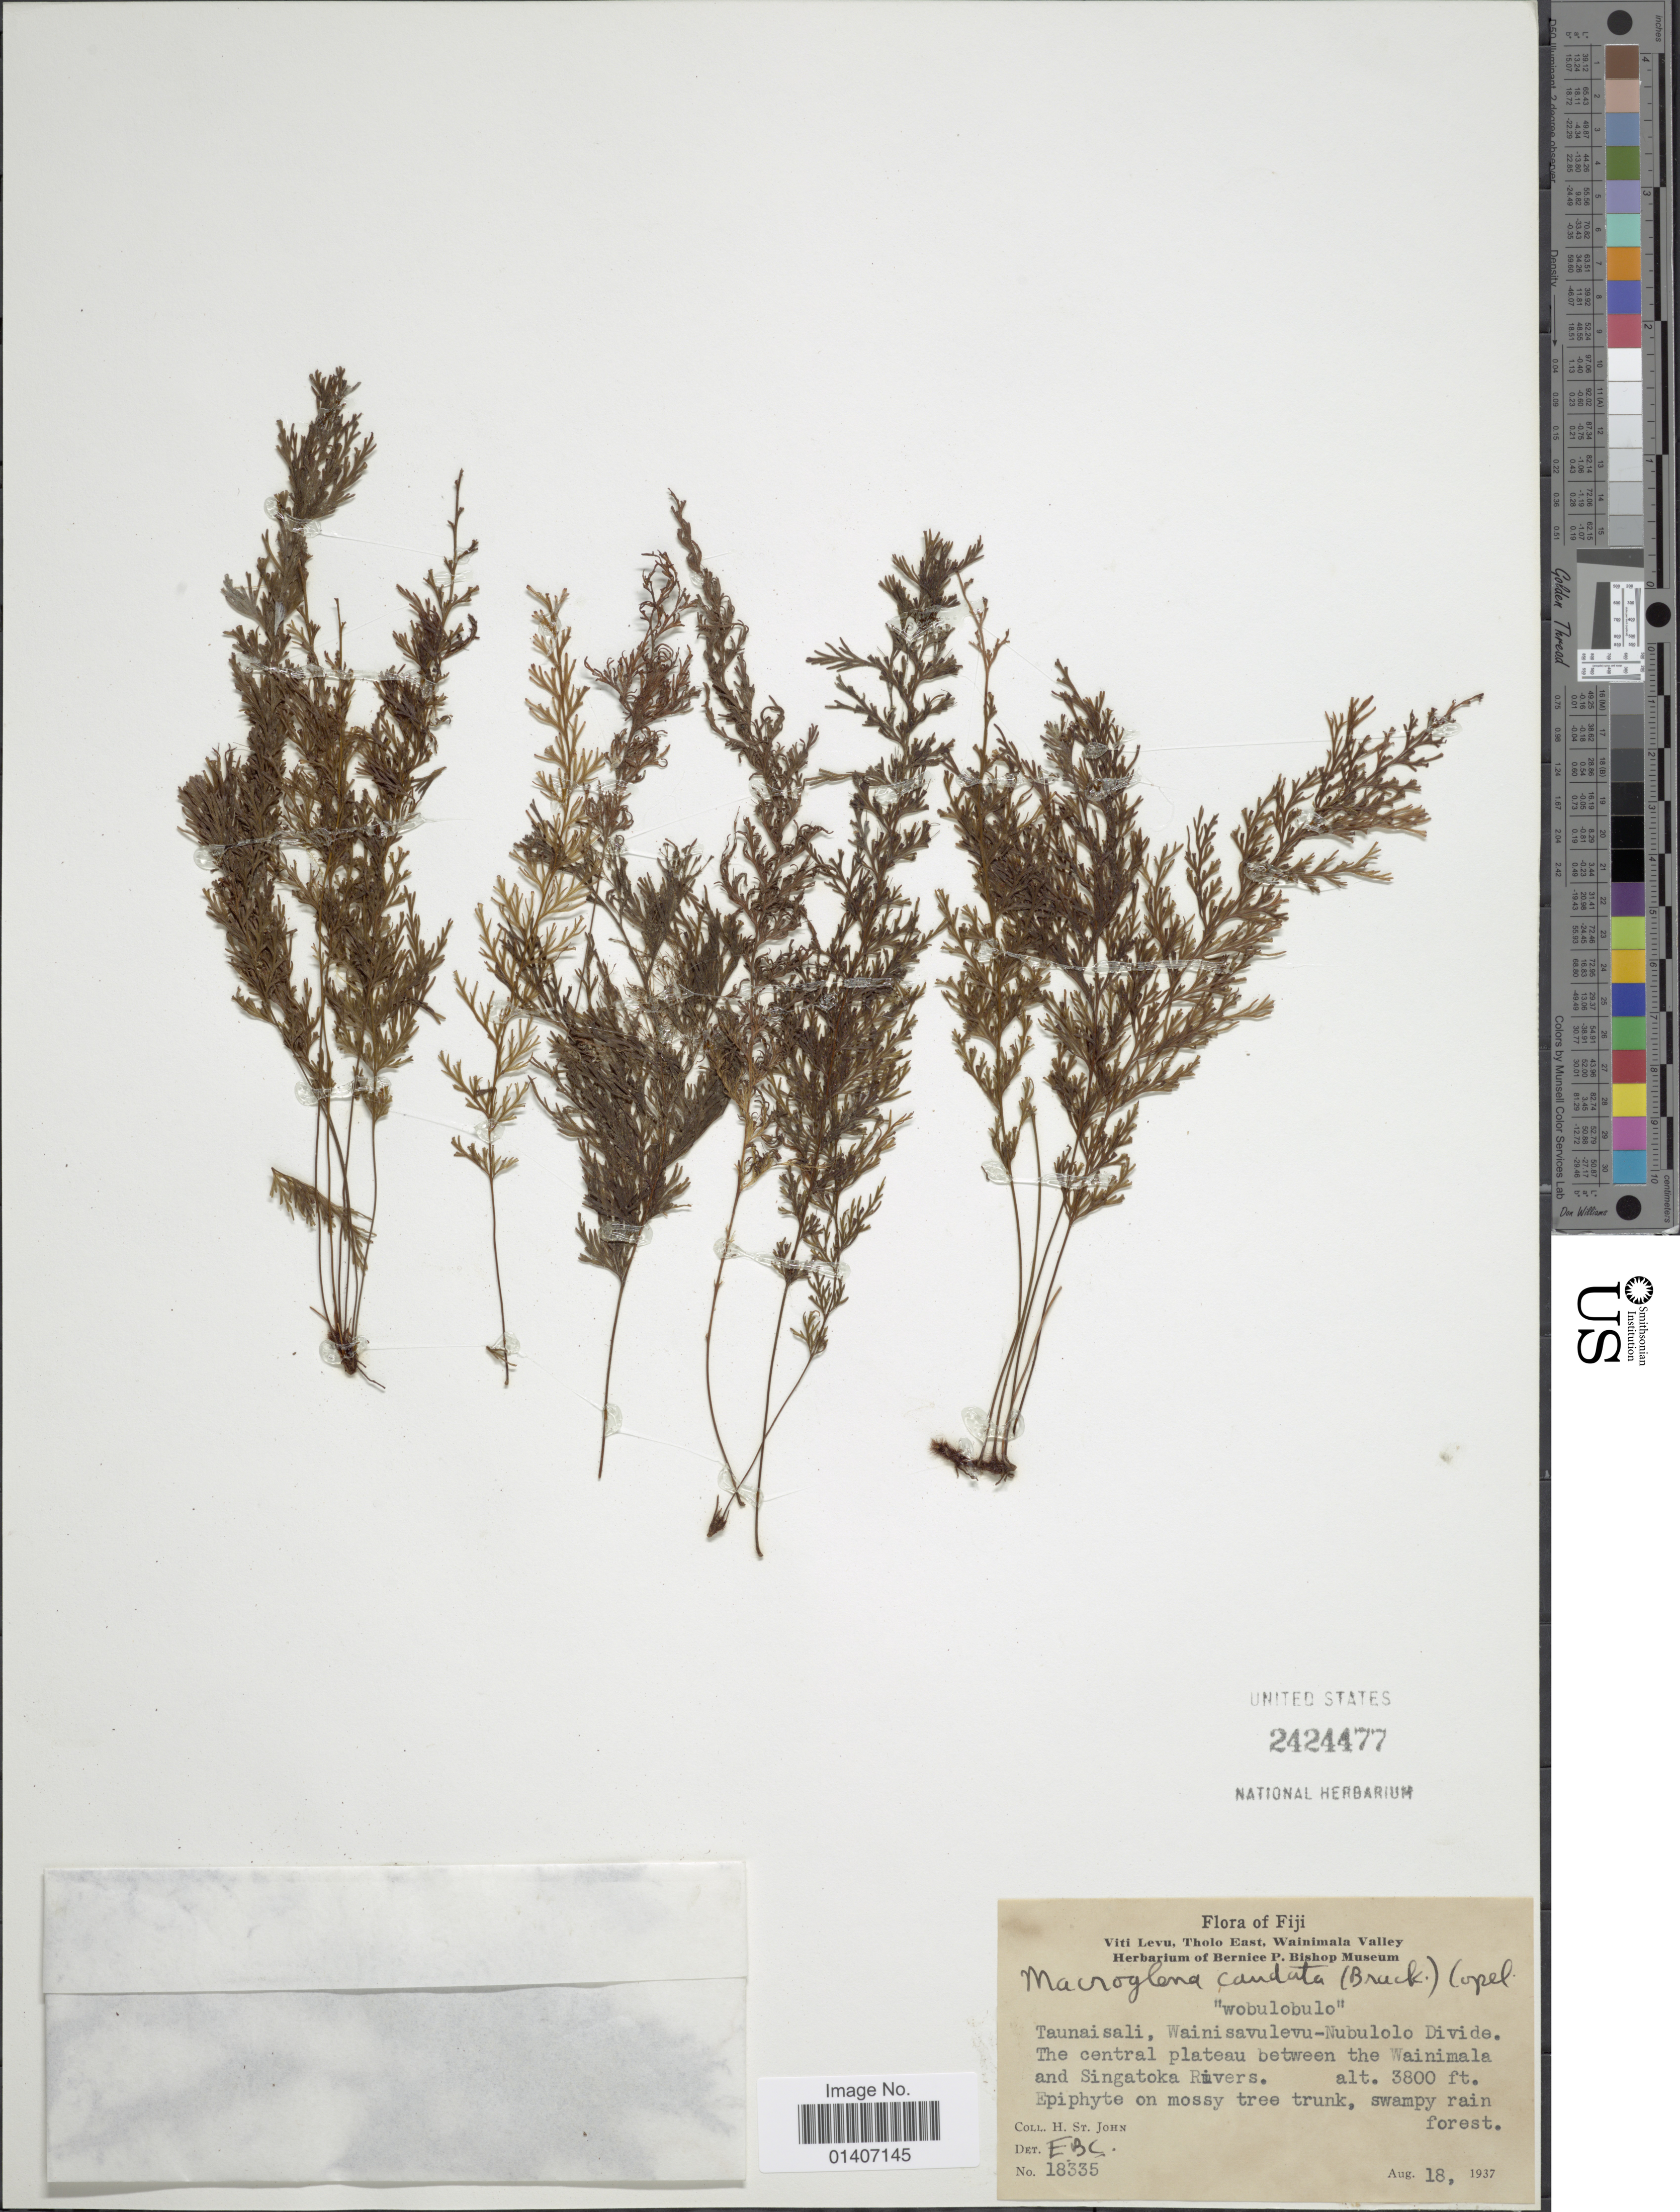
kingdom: Plantae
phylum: Tracheophyta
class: Polypodiopsida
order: Hymenophyllales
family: Hymenophyllaceae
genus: Abrodictyum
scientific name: Abrodictyum caudatum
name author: (Brack.) Ebihara & K. Iwats.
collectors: H. St. John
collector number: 18335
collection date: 1937-08-18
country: Fiji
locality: Wobulobulo, Taunaisali, Wainisavulevu-Nubulolo Divide, the central plateau between the Wainimala and Singatoka Rivers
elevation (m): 1158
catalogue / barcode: US 2424477